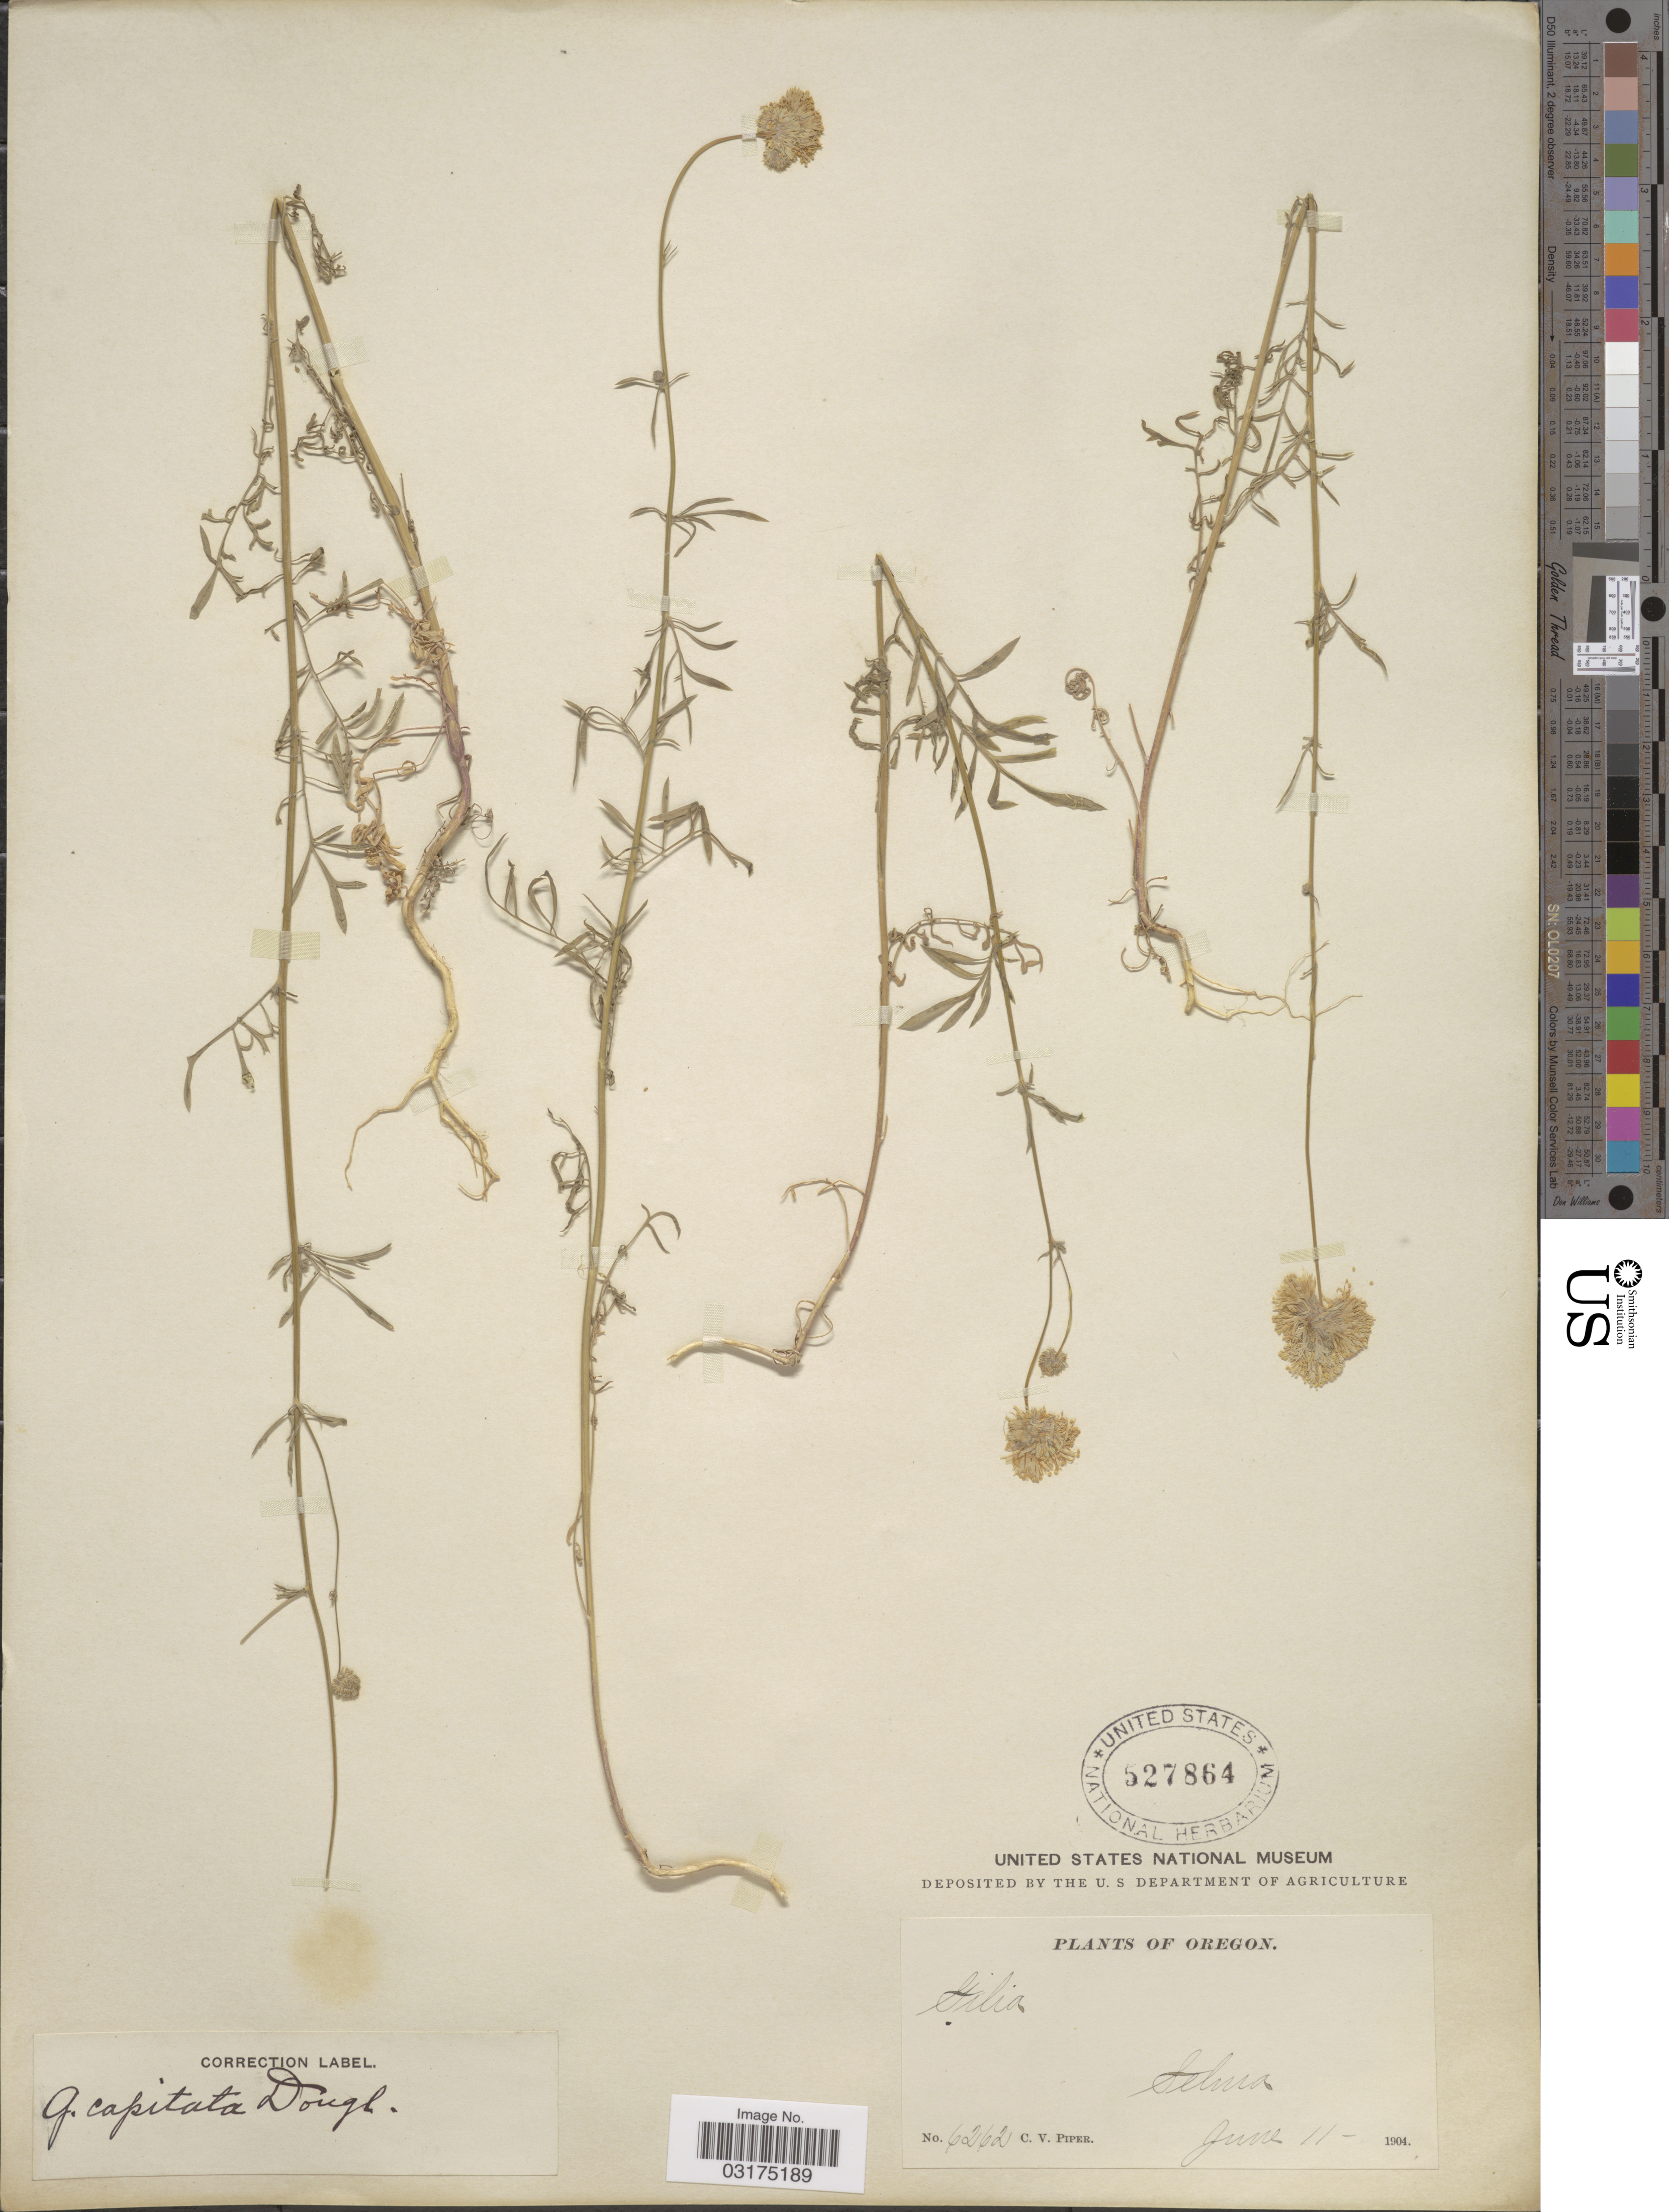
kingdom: Plantae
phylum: Tracheophyta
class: Magnoliopsida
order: Ericales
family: Polemoniaceae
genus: Gilia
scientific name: Gilia capitata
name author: Sims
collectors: C. V. Piper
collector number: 6262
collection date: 1904-06-11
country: United States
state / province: Oregon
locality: Selma.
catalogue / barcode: US 527864